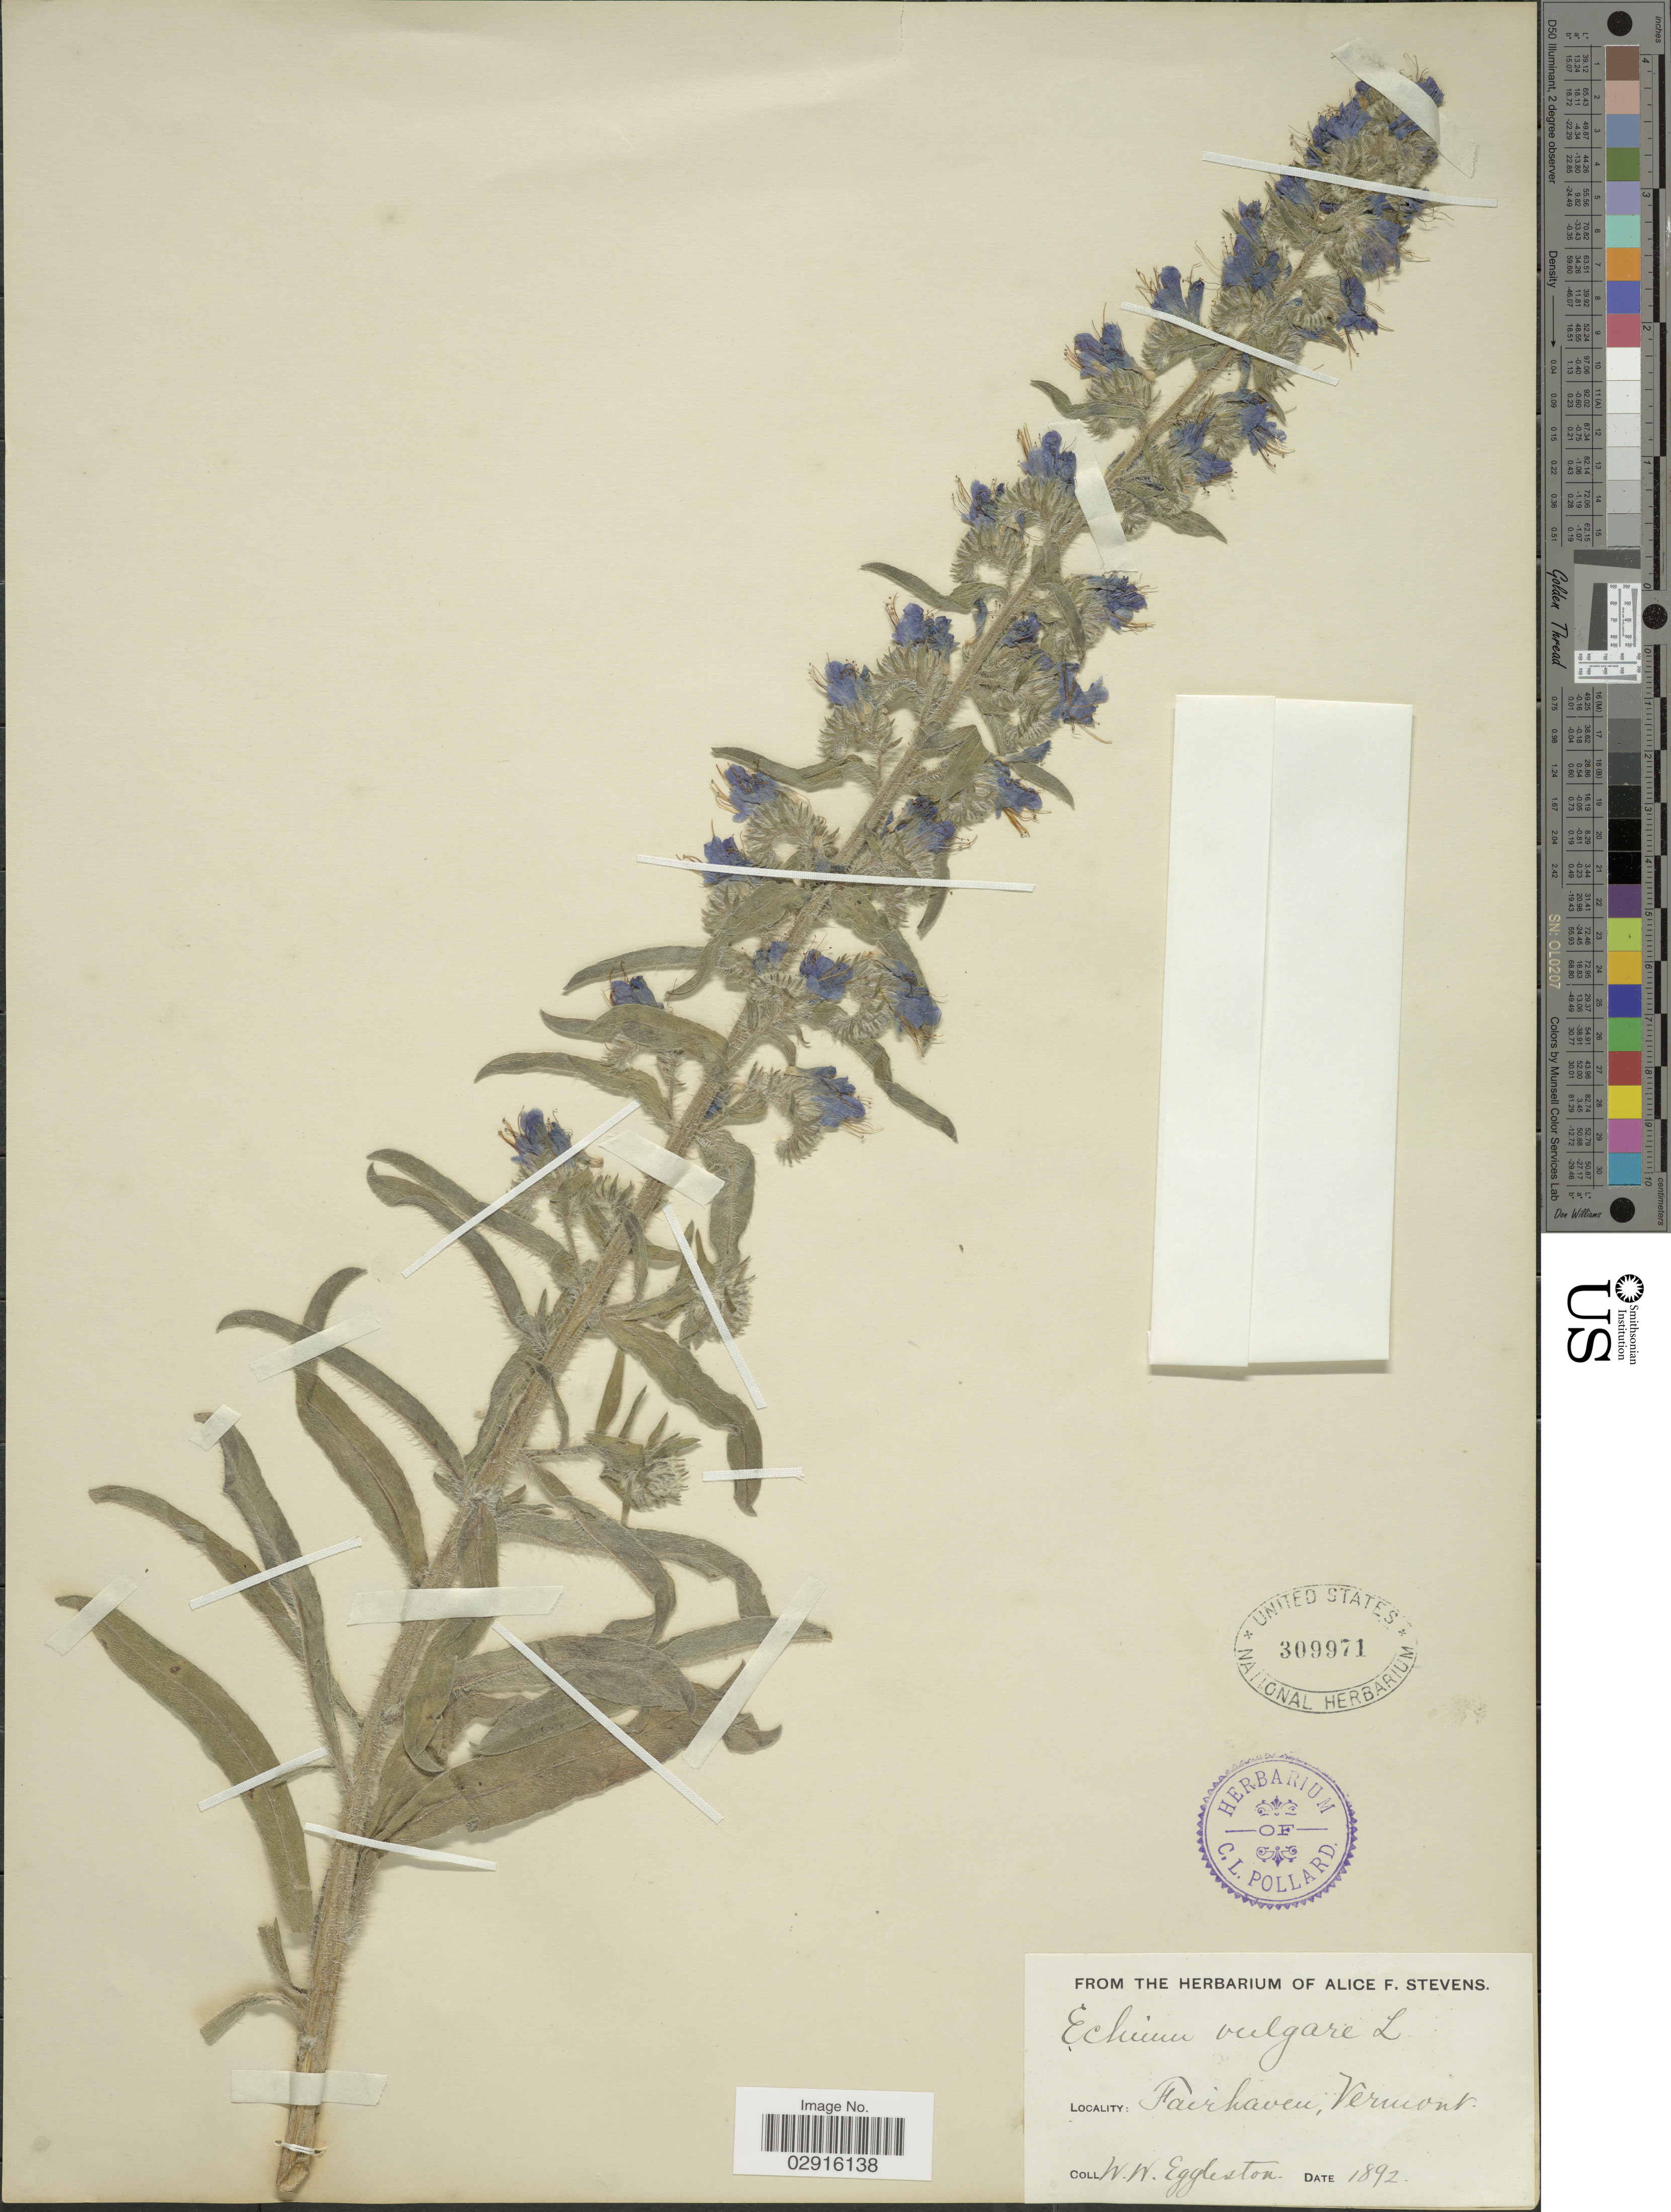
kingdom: Plantae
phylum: Tracheophyta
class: Magnoliopsida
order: Boraginales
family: Boraginaceae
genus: Echium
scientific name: Echium vulgare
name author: L.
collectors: W. W. Eggleston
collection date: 1892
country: United States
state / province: Vermont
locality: Fairhaven.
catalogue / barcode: US 309971